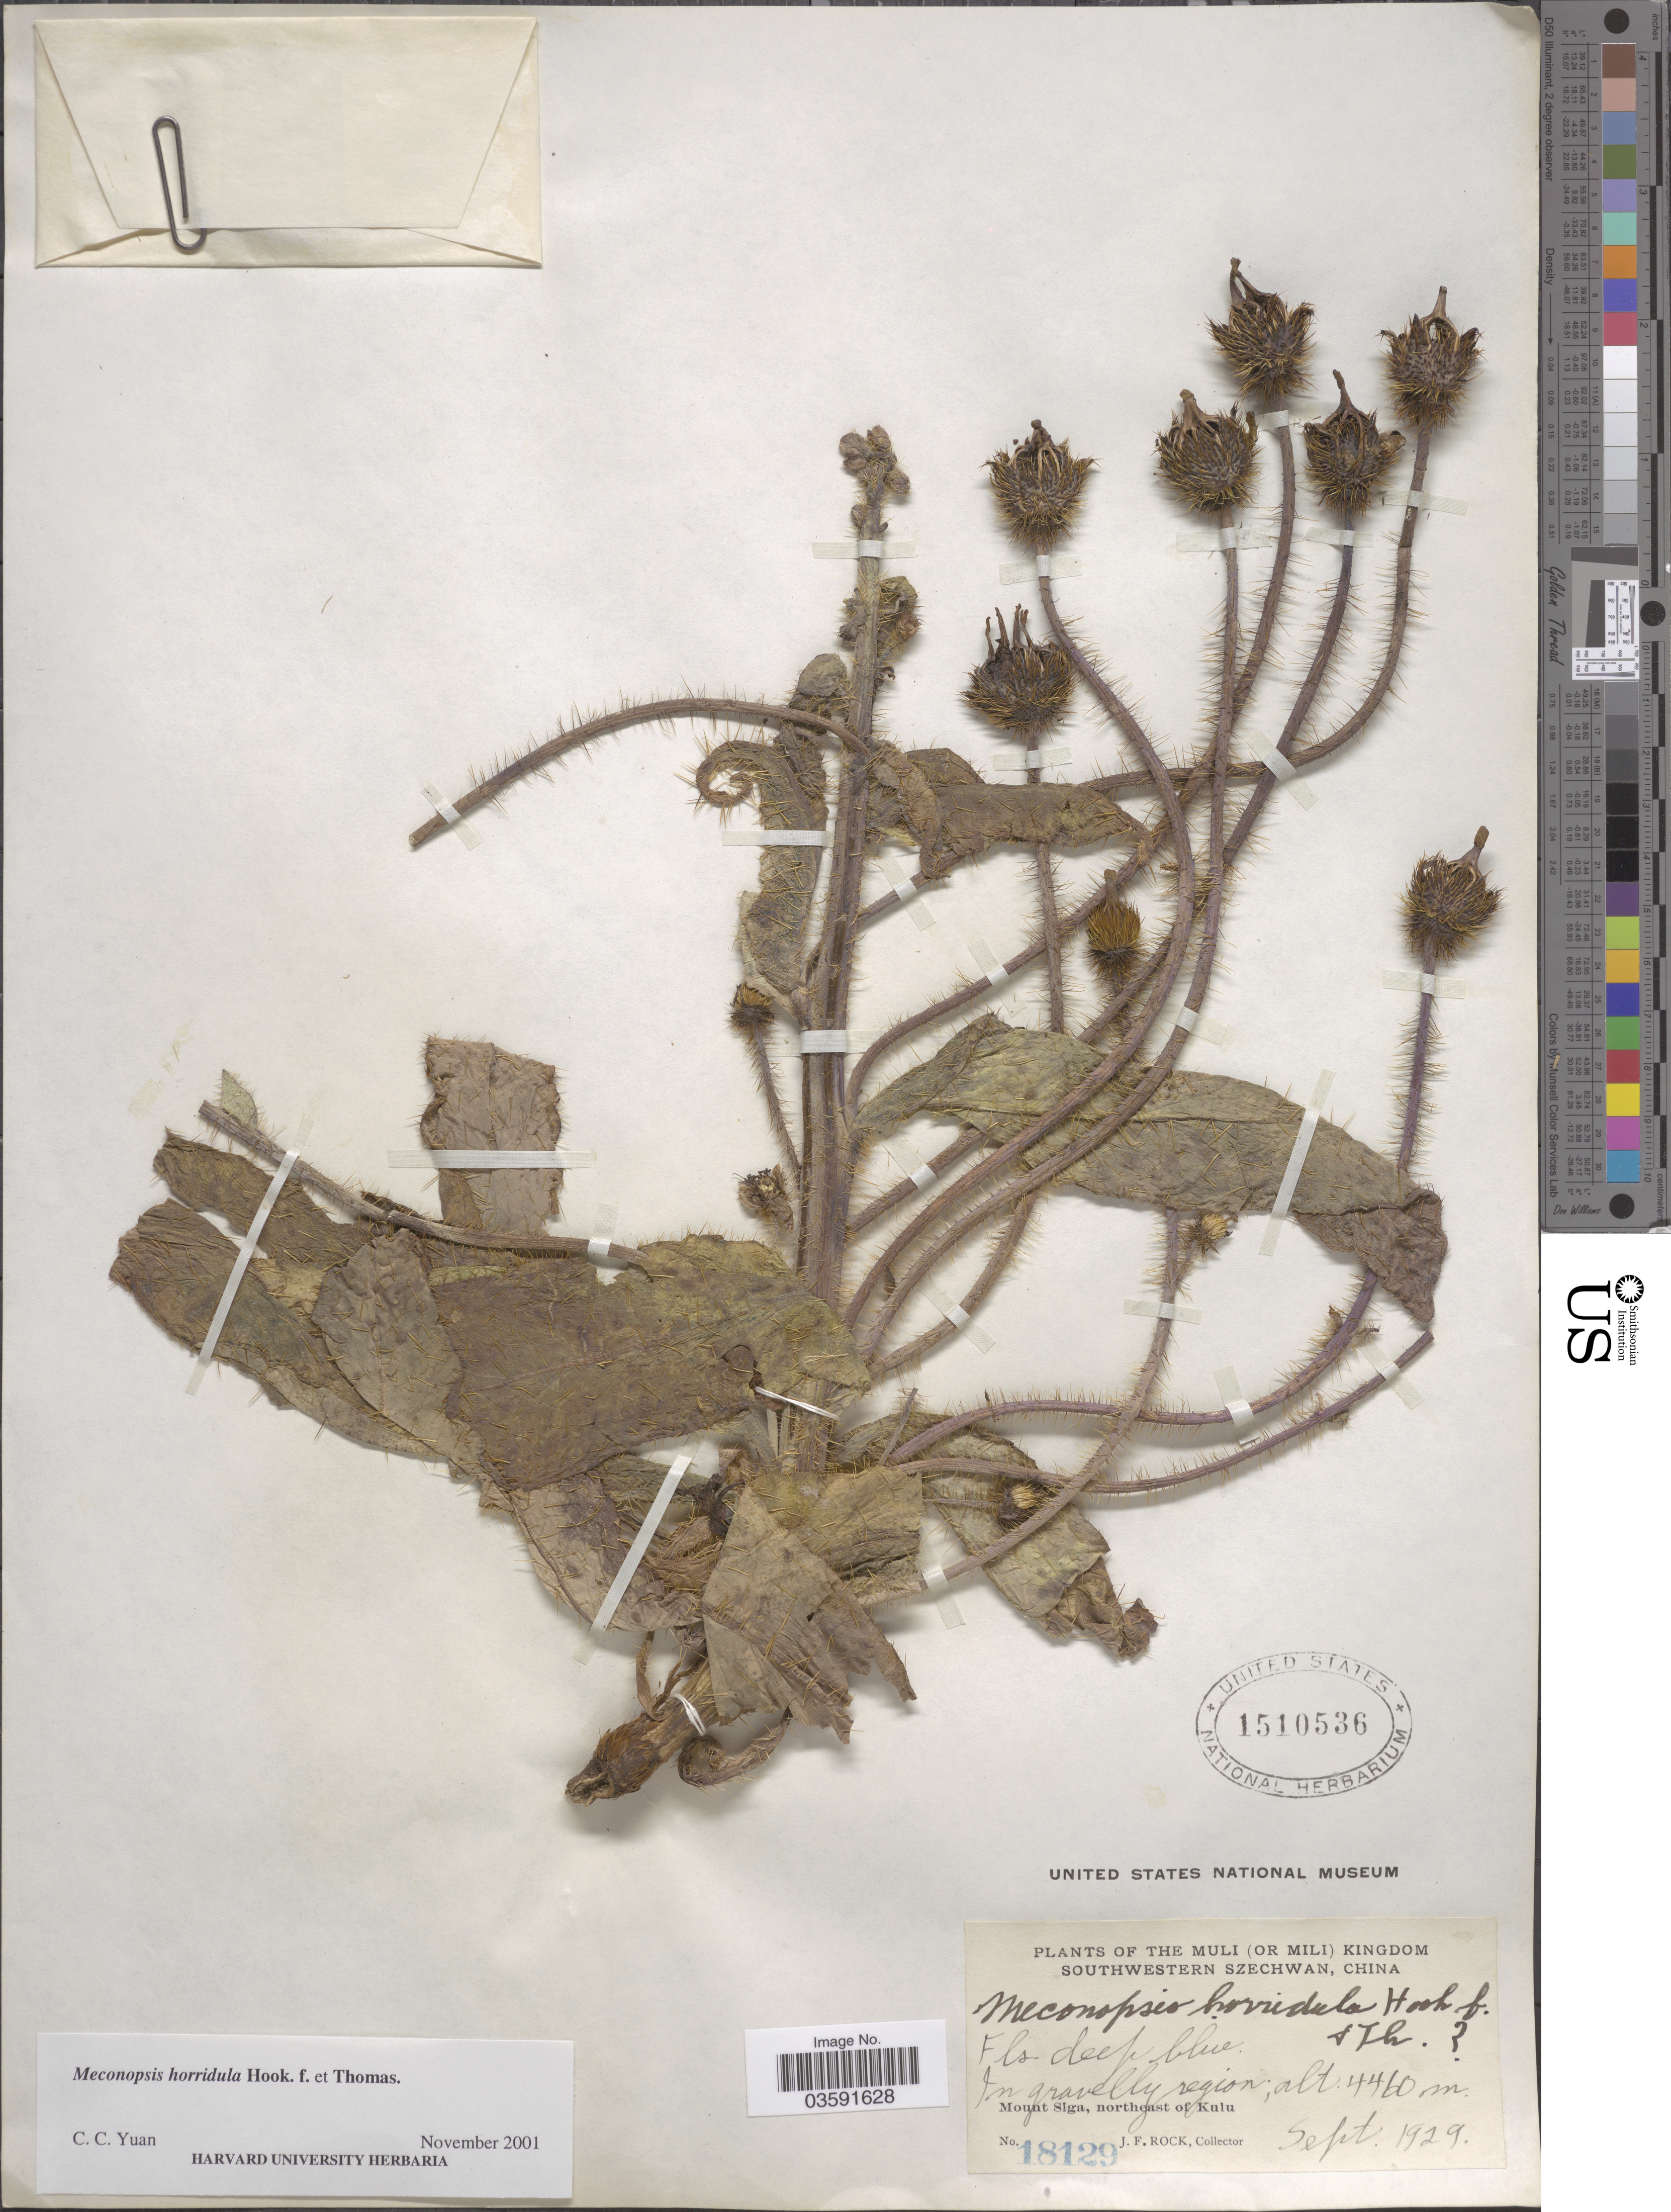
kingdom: Plantae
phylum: Tracheophyta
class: Magnoliopsida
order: Ranunculales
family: Papaveraceae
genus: Meconopsis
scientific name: Meconopsis horridula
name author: Hook. f. & Thomson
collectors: J. Rock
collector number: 18129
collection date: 1929-09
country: China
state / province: Sichuan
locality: The Muli (or Mili) Kingdom. Southwestern Szechwan. In gravelly region. Mount Siga, northeast of Kulu.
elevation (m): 4460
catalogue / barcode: US 1510536